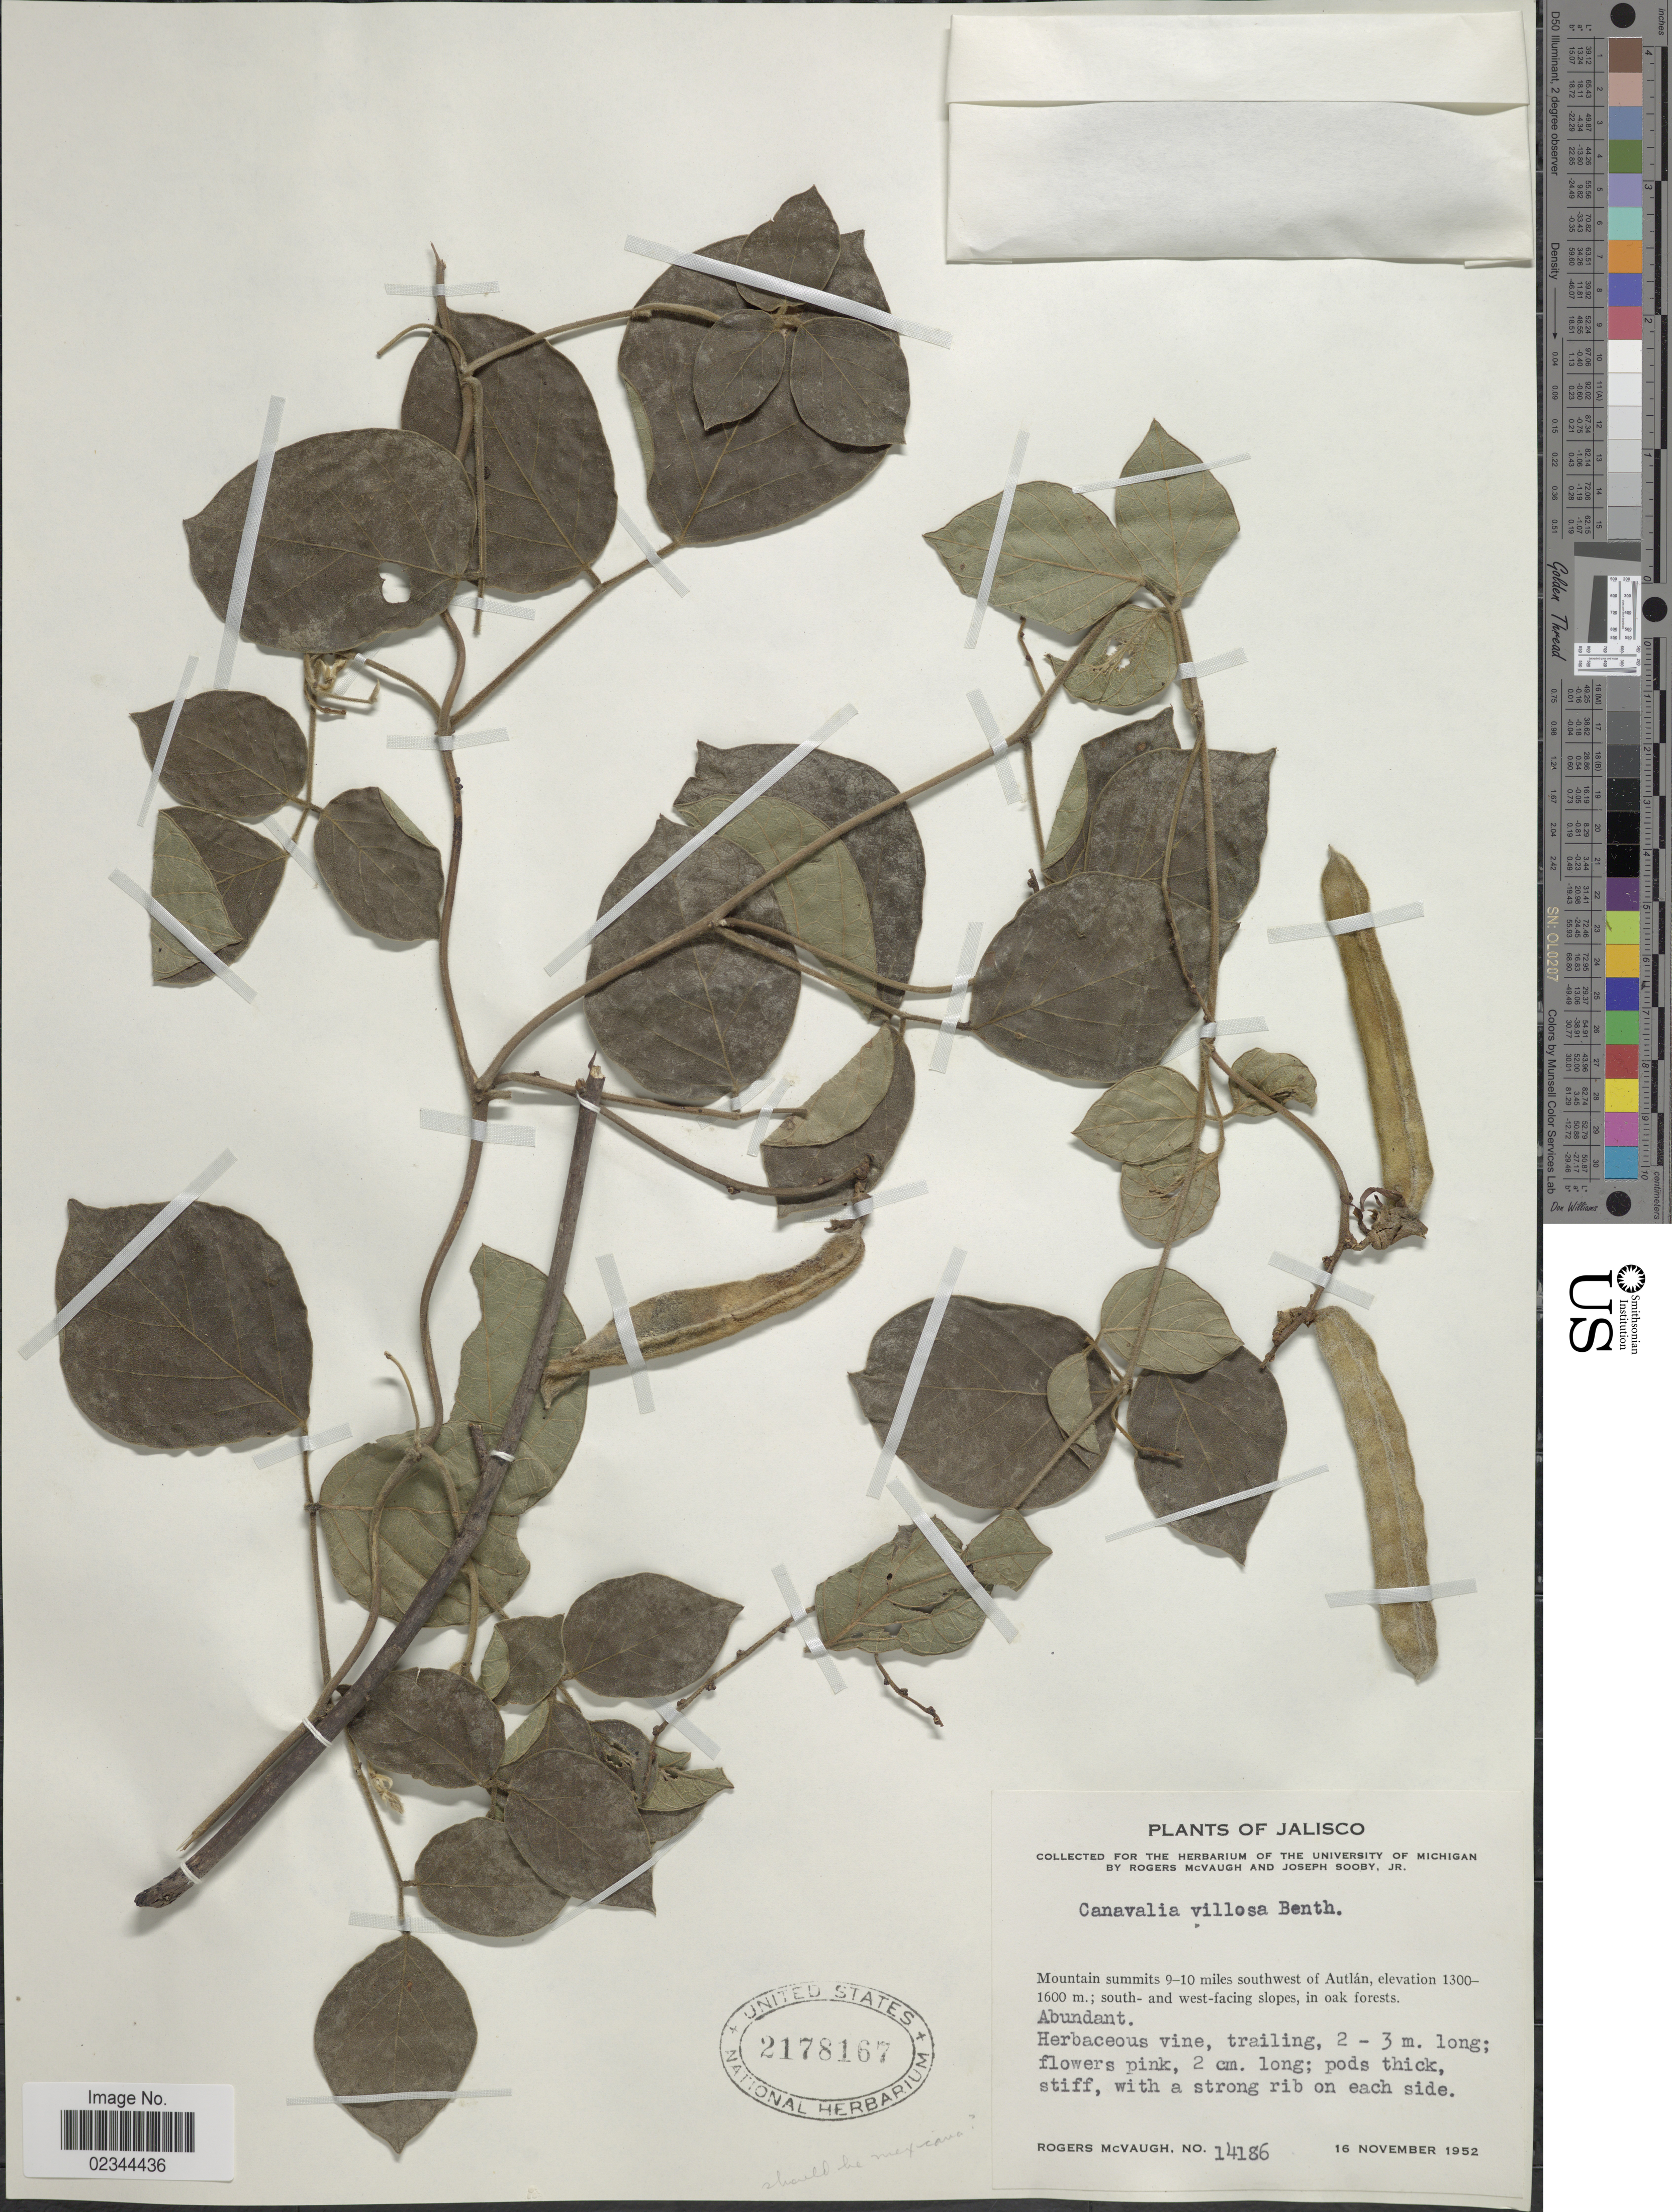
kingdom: Plantae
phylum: Tracheophyta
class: Magnoliopsida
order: Fabales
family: Fabaceae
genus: Canavalia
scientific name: Canavalia villosa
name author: Benth.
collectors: R. McVaugh & J. Sooby Jr.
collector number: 14186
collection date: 1952-11-16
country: Mexico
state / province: Jalisco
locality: Mountain summits 9-10 miles southwest of Autlan, south-and west-facing slopes.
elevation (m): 1300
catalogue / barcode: US 2178167